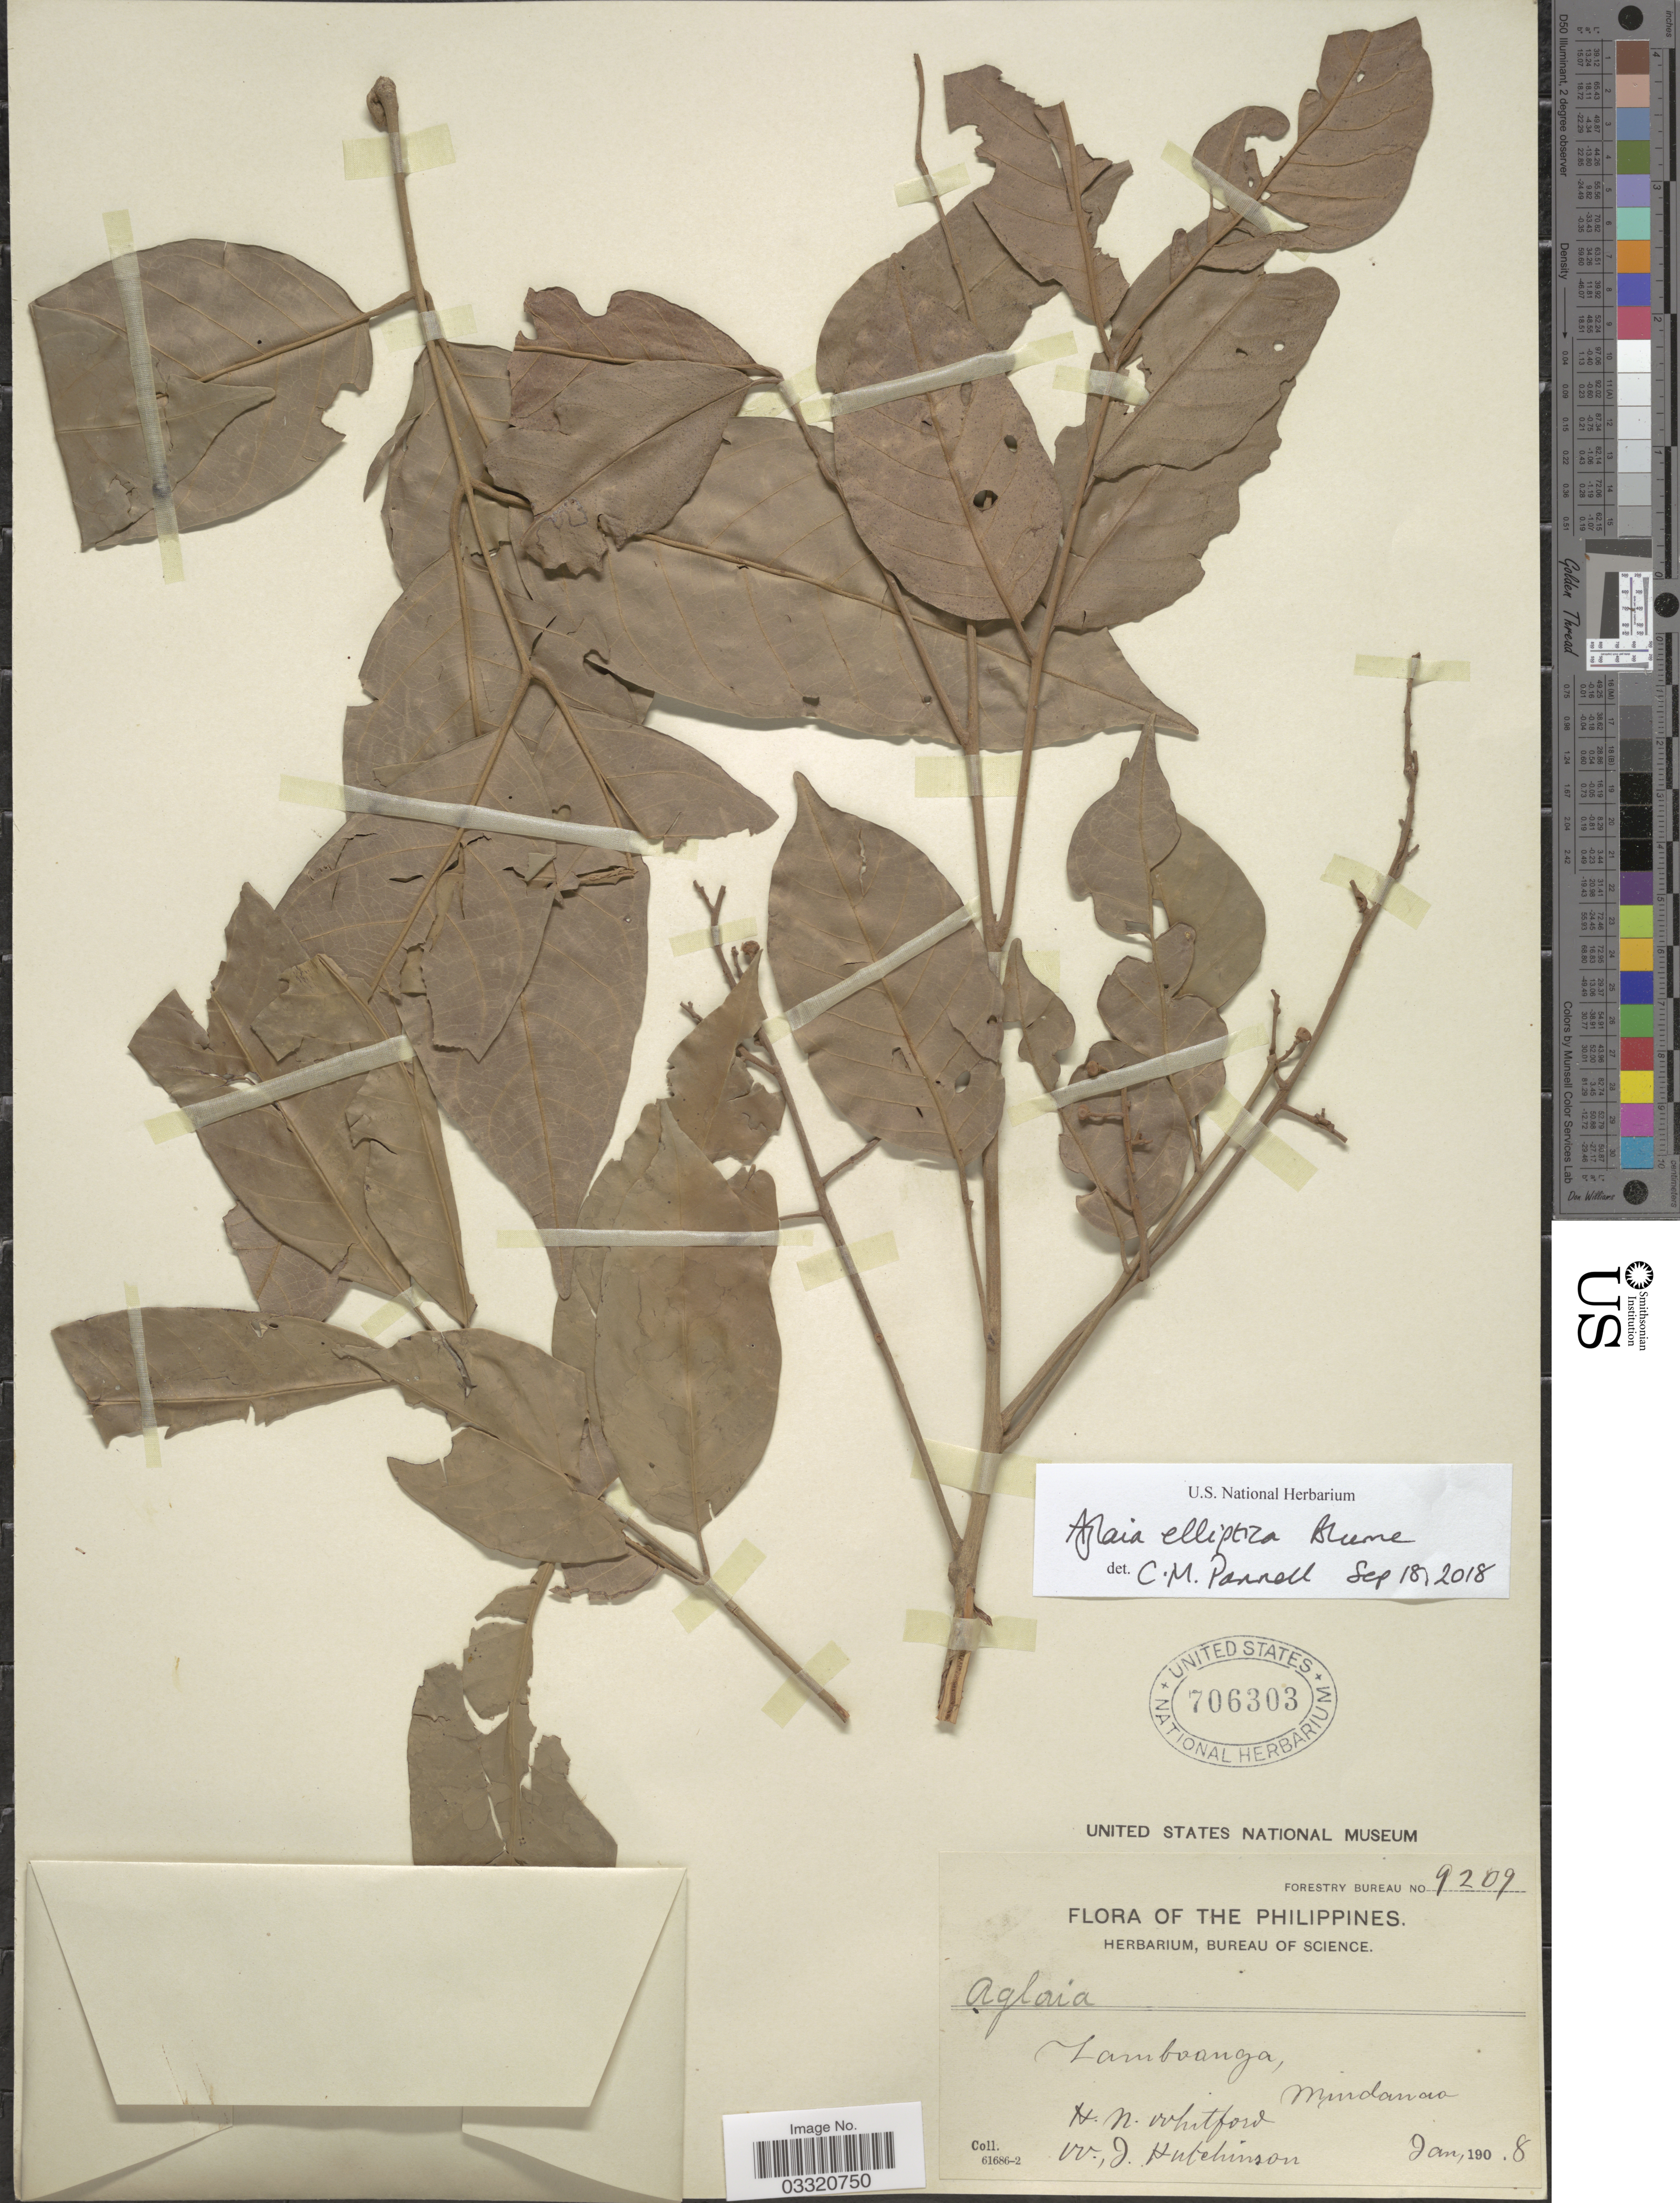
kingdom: Plantae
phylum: Tracheophyta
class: Magnoliopsida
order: Sapindales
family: Meliaceae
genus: Aglaia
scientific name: Aglaia elliptica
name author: Blume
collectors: H. N. Whitford & W. I. Hutchinson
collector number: Forestry Bureau 9209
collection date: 1908-01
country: Philippines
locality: Zamboanga, Mindanao.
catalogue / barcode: US 706303